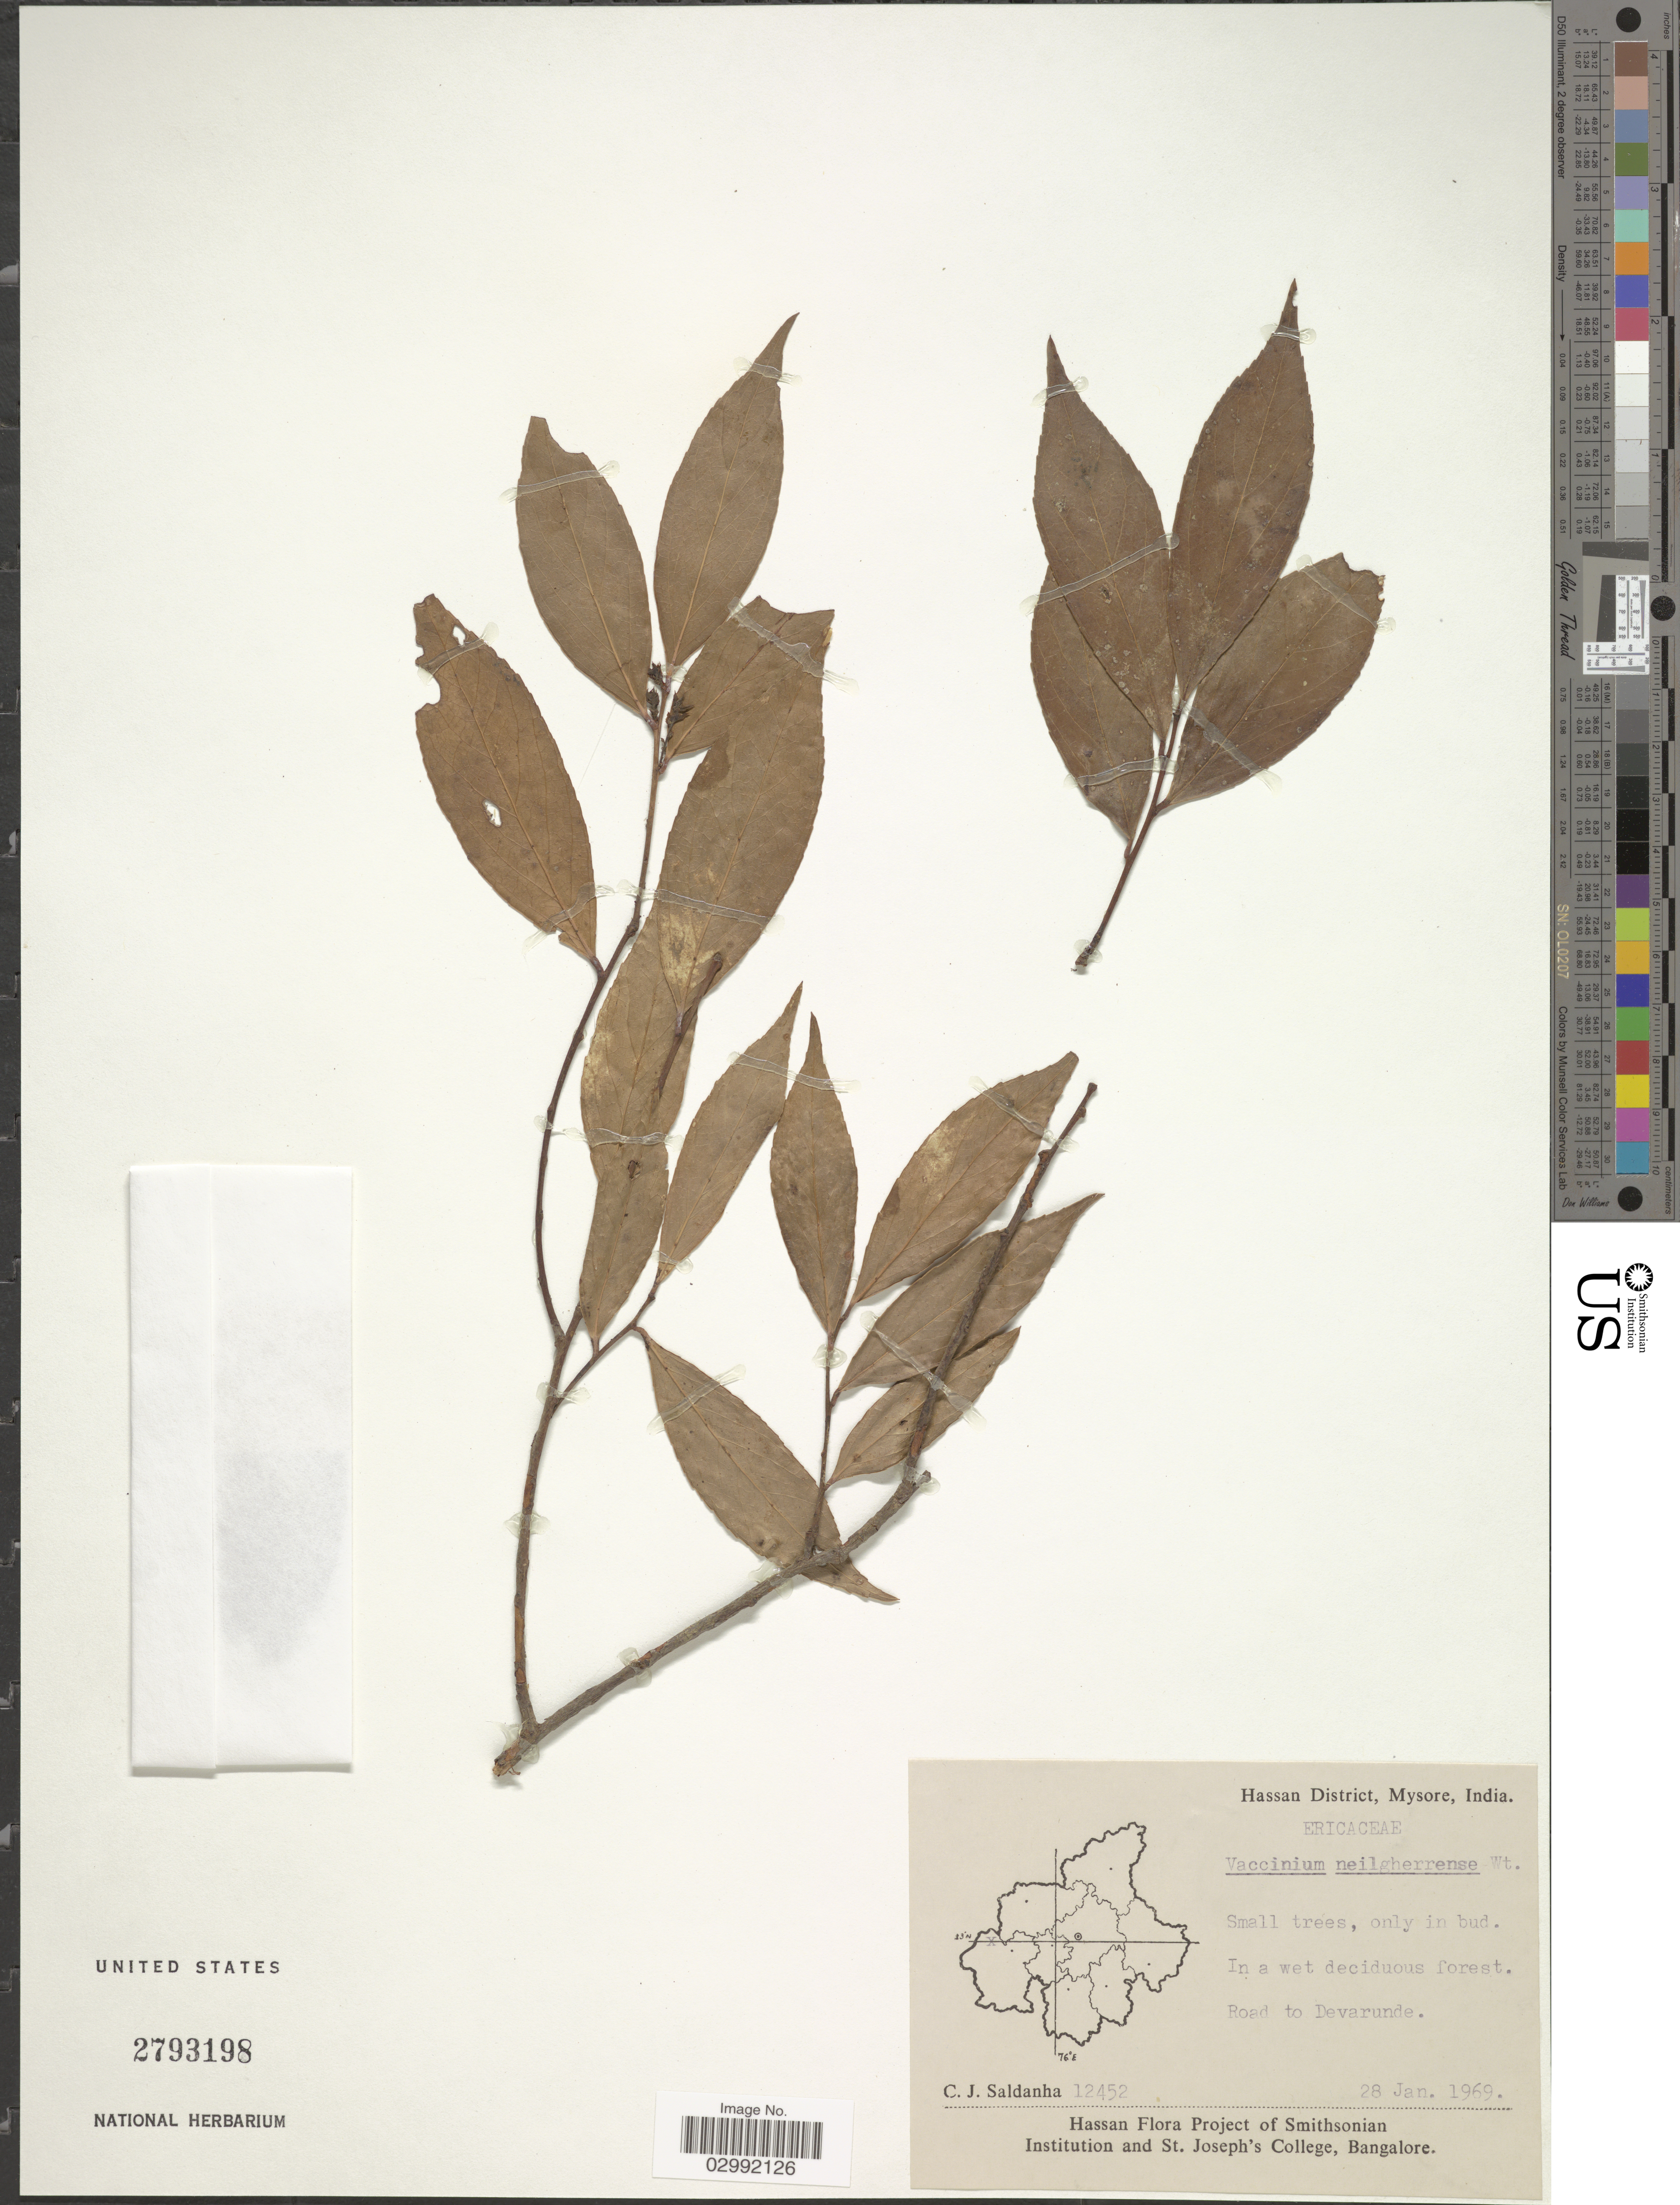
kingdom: Plantae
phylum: Tracheophyta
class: Magnoliopsida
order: Ericales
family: Ericaceae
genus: Vaccinium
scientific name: Vaccinium neilgherrense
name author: Wight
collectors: C. J. Saldanha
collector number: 12452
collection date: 1969-01-28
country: India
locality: Hassan District, Mysore, Road to Devarunde.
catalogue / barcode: US 2793198